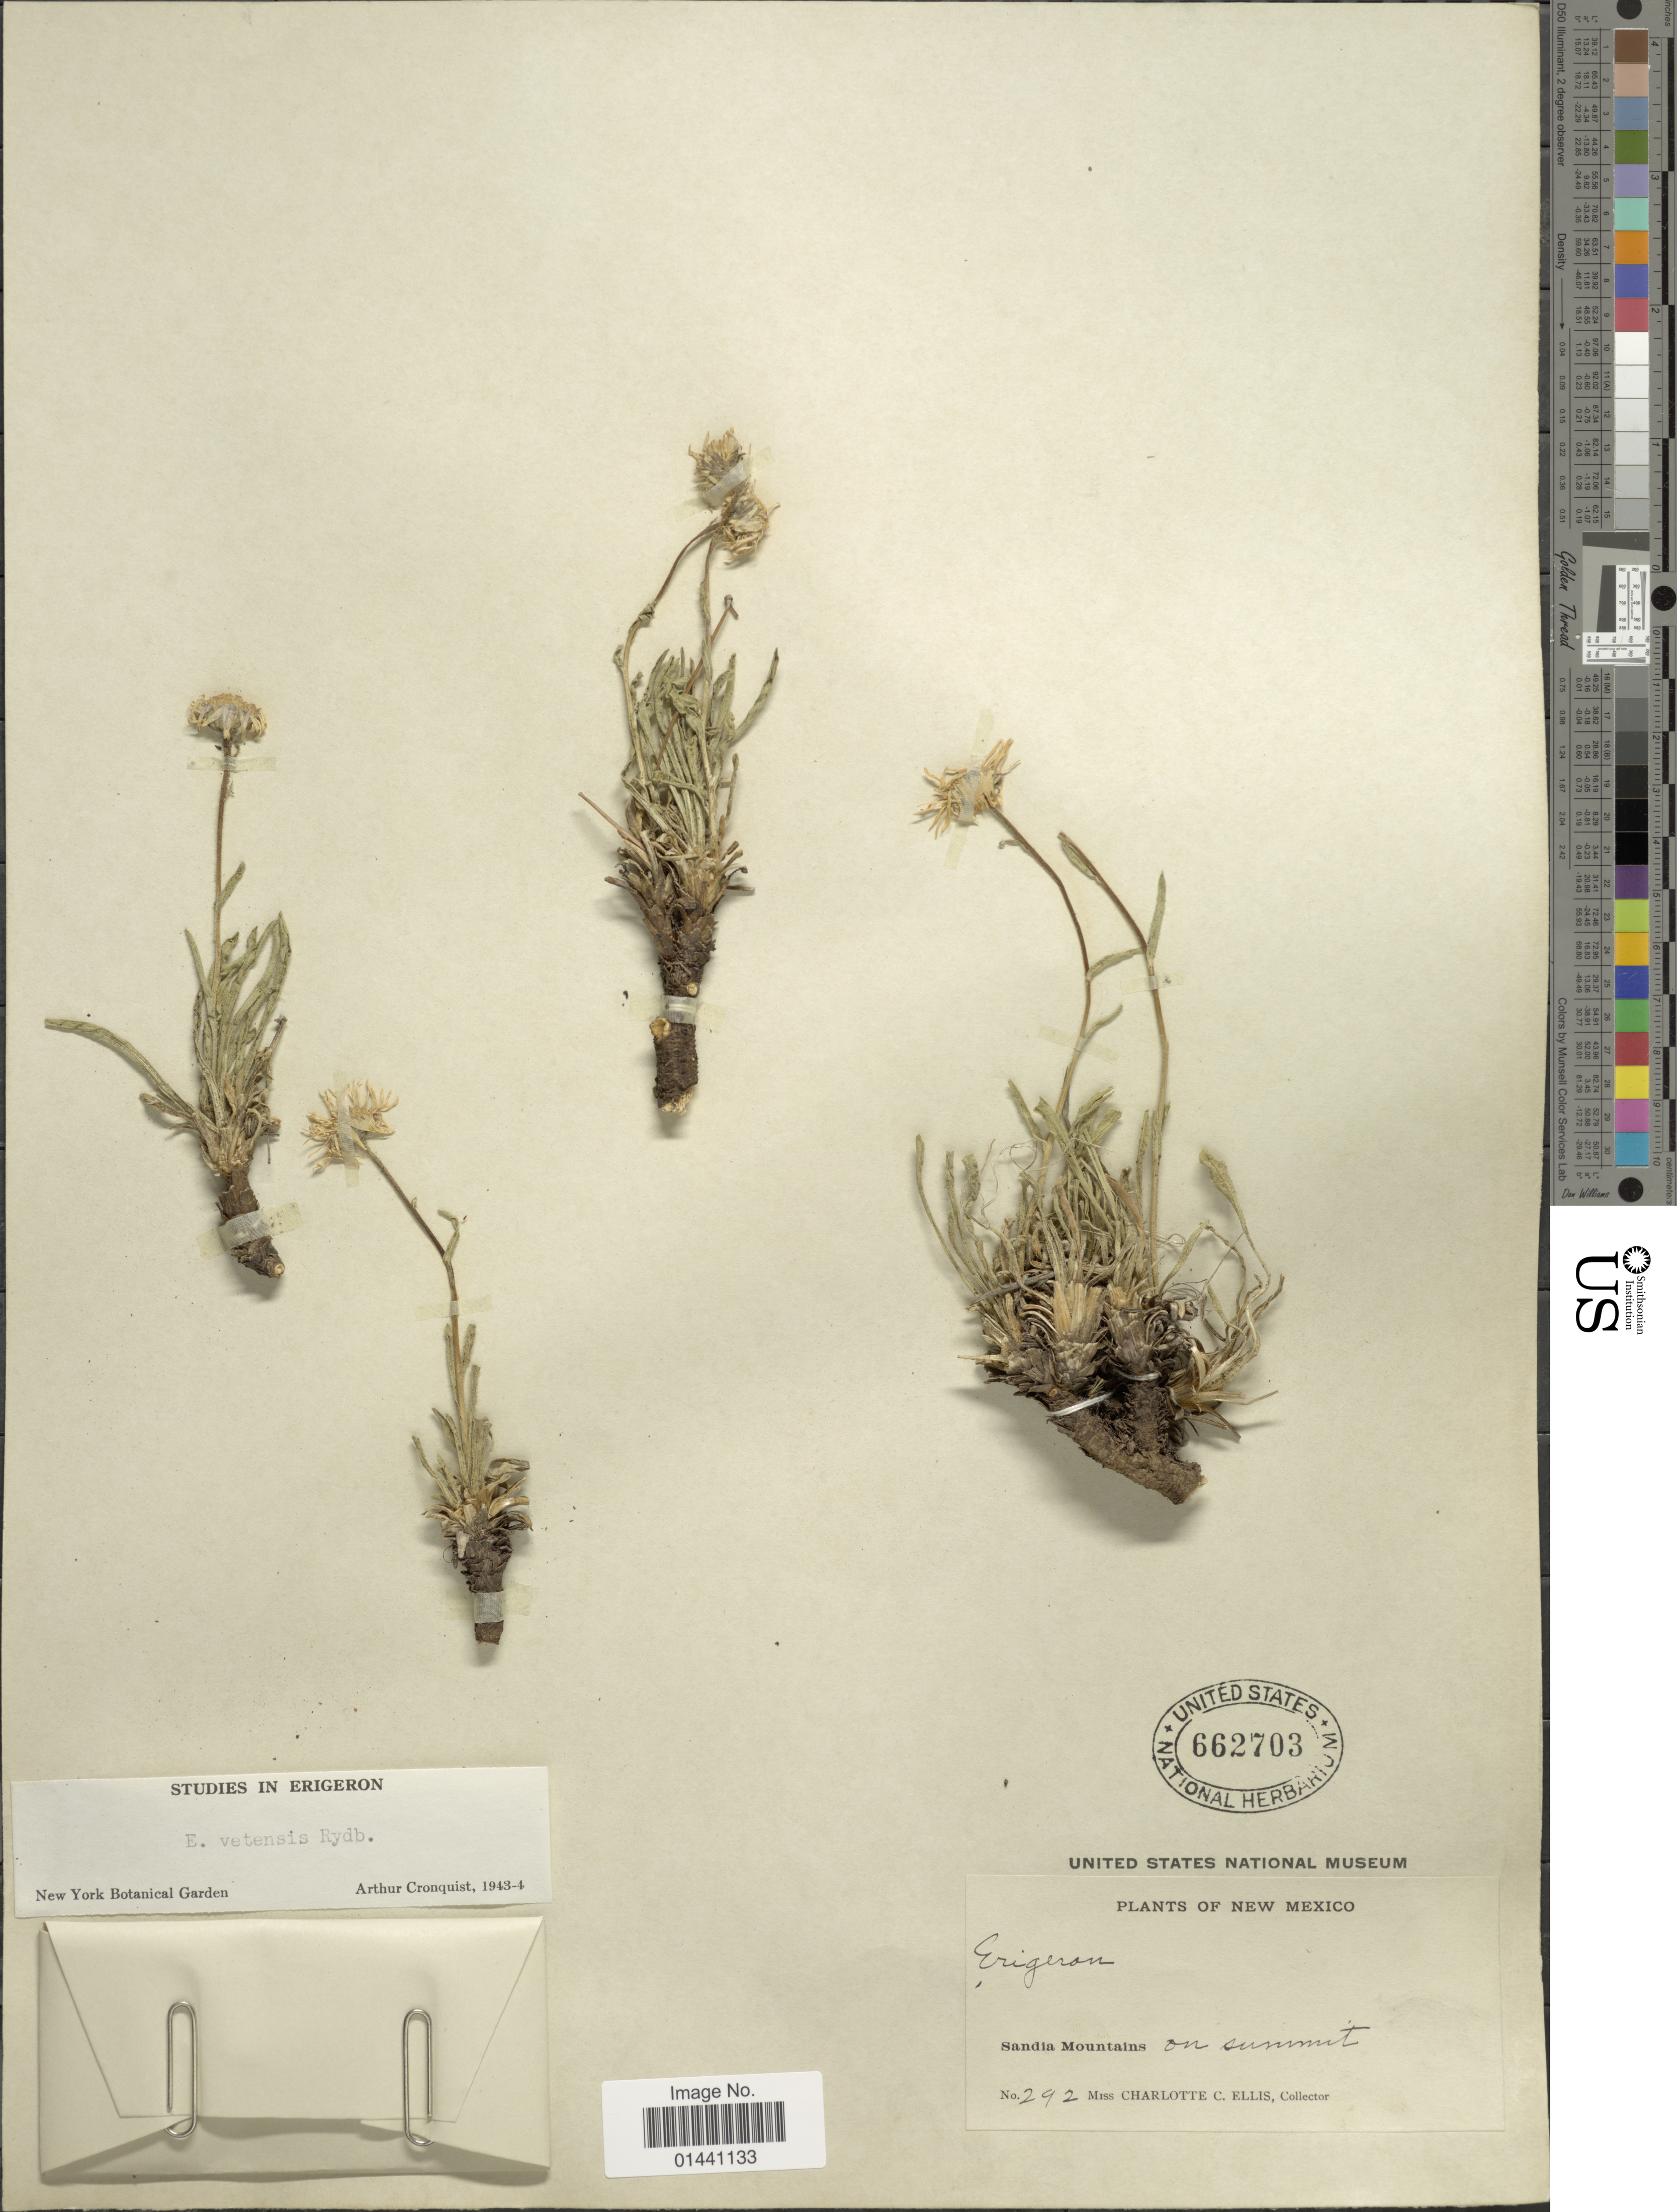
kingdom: Plantae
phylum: Tracheophyta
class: Magnoliopsida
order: Asterales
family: Asteraceae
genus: Erigeron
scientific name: Erigeron vetensis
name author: Rydb.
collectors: C. C. Ellis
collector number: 292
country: United States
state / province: New Mexico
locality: Sandia Mountains on summit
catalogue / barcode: US 662703